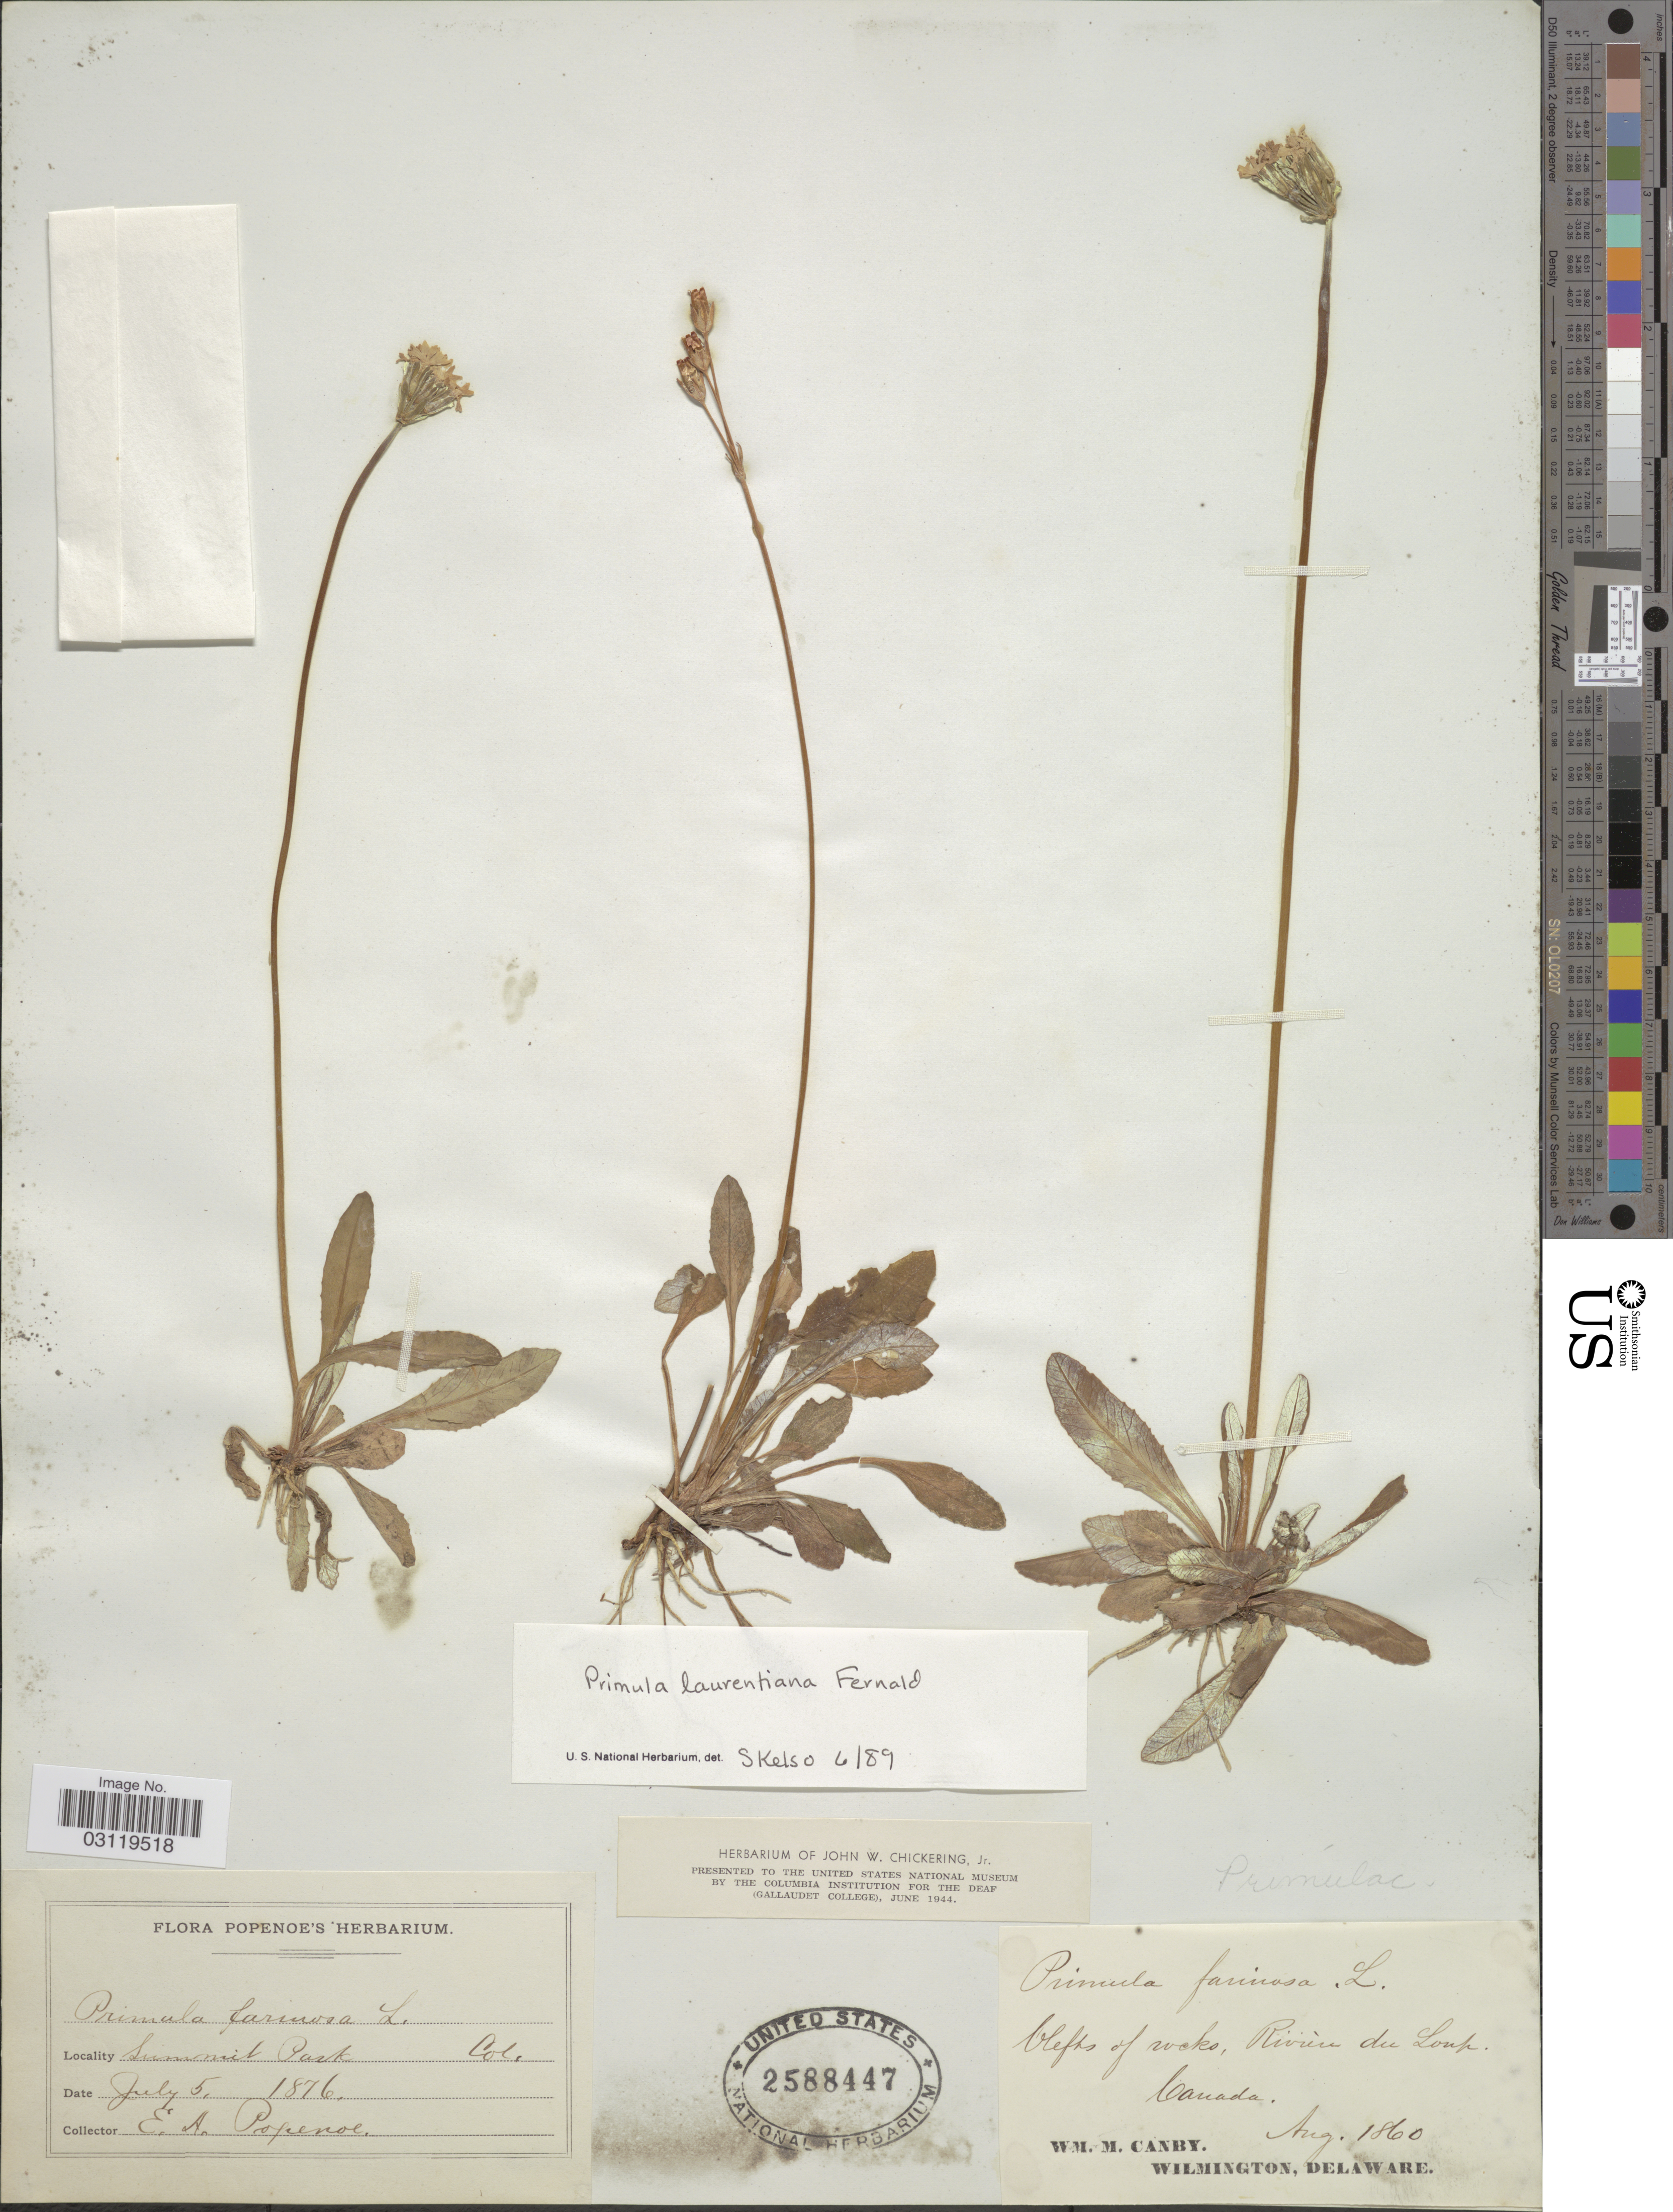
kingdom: Plantae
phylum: Tracheophyta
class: Magnoliopsida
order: Ericales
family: Primulaceae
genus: Primula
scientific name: Primula laurentiana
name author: Fernald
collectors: W. M. Canby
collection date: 1860-08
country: Canada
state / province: Quebec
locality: Rivière du Loup.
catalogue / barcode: US 2588447